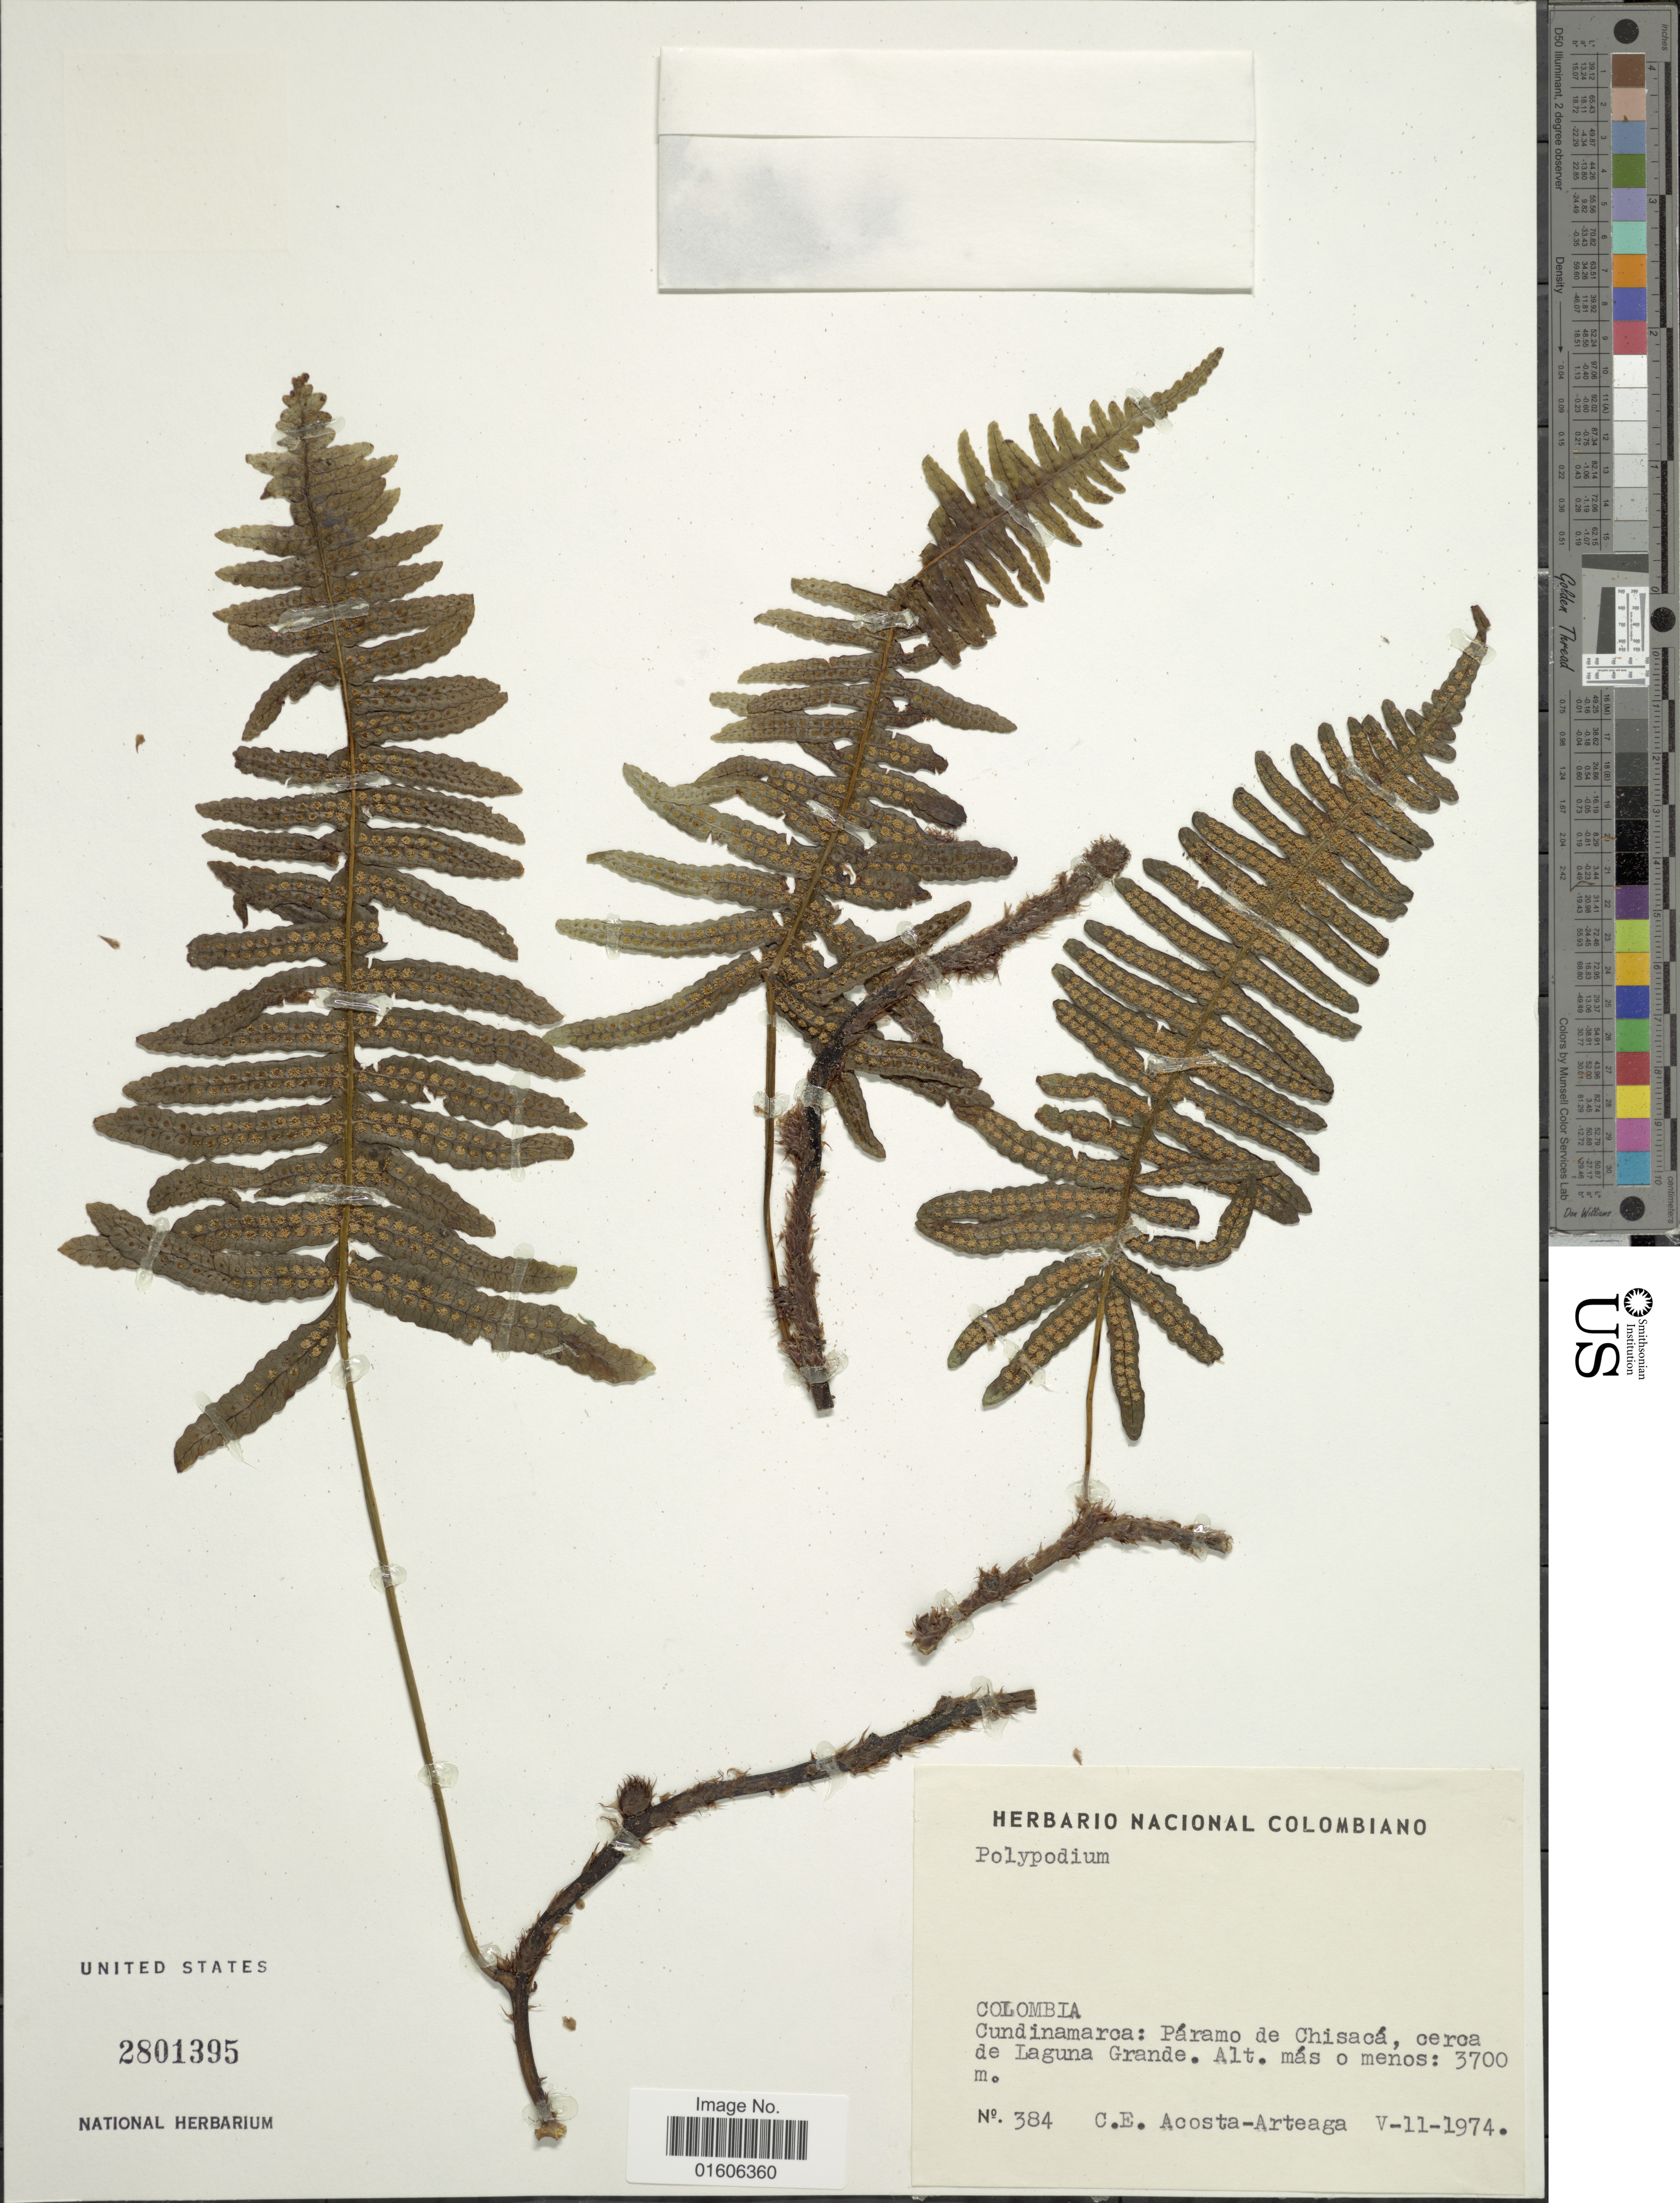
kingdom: Plantae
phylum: Tracheophyta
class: Polypodiopsida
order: Polypodiales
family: Polypodiaceae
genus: Serpocaulon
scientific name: Serpocaulon gilliesii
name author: (C. Chr.) A.R. Sm.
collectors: C. E. Acosta-Arteaga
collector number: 384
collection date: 1974-05-11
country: Colombia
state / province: Cundinamarca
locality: Cundinamarca: Páramo de Chisacá, cerca de Laguna Grande.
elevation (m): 3700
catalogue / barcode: US 2801395